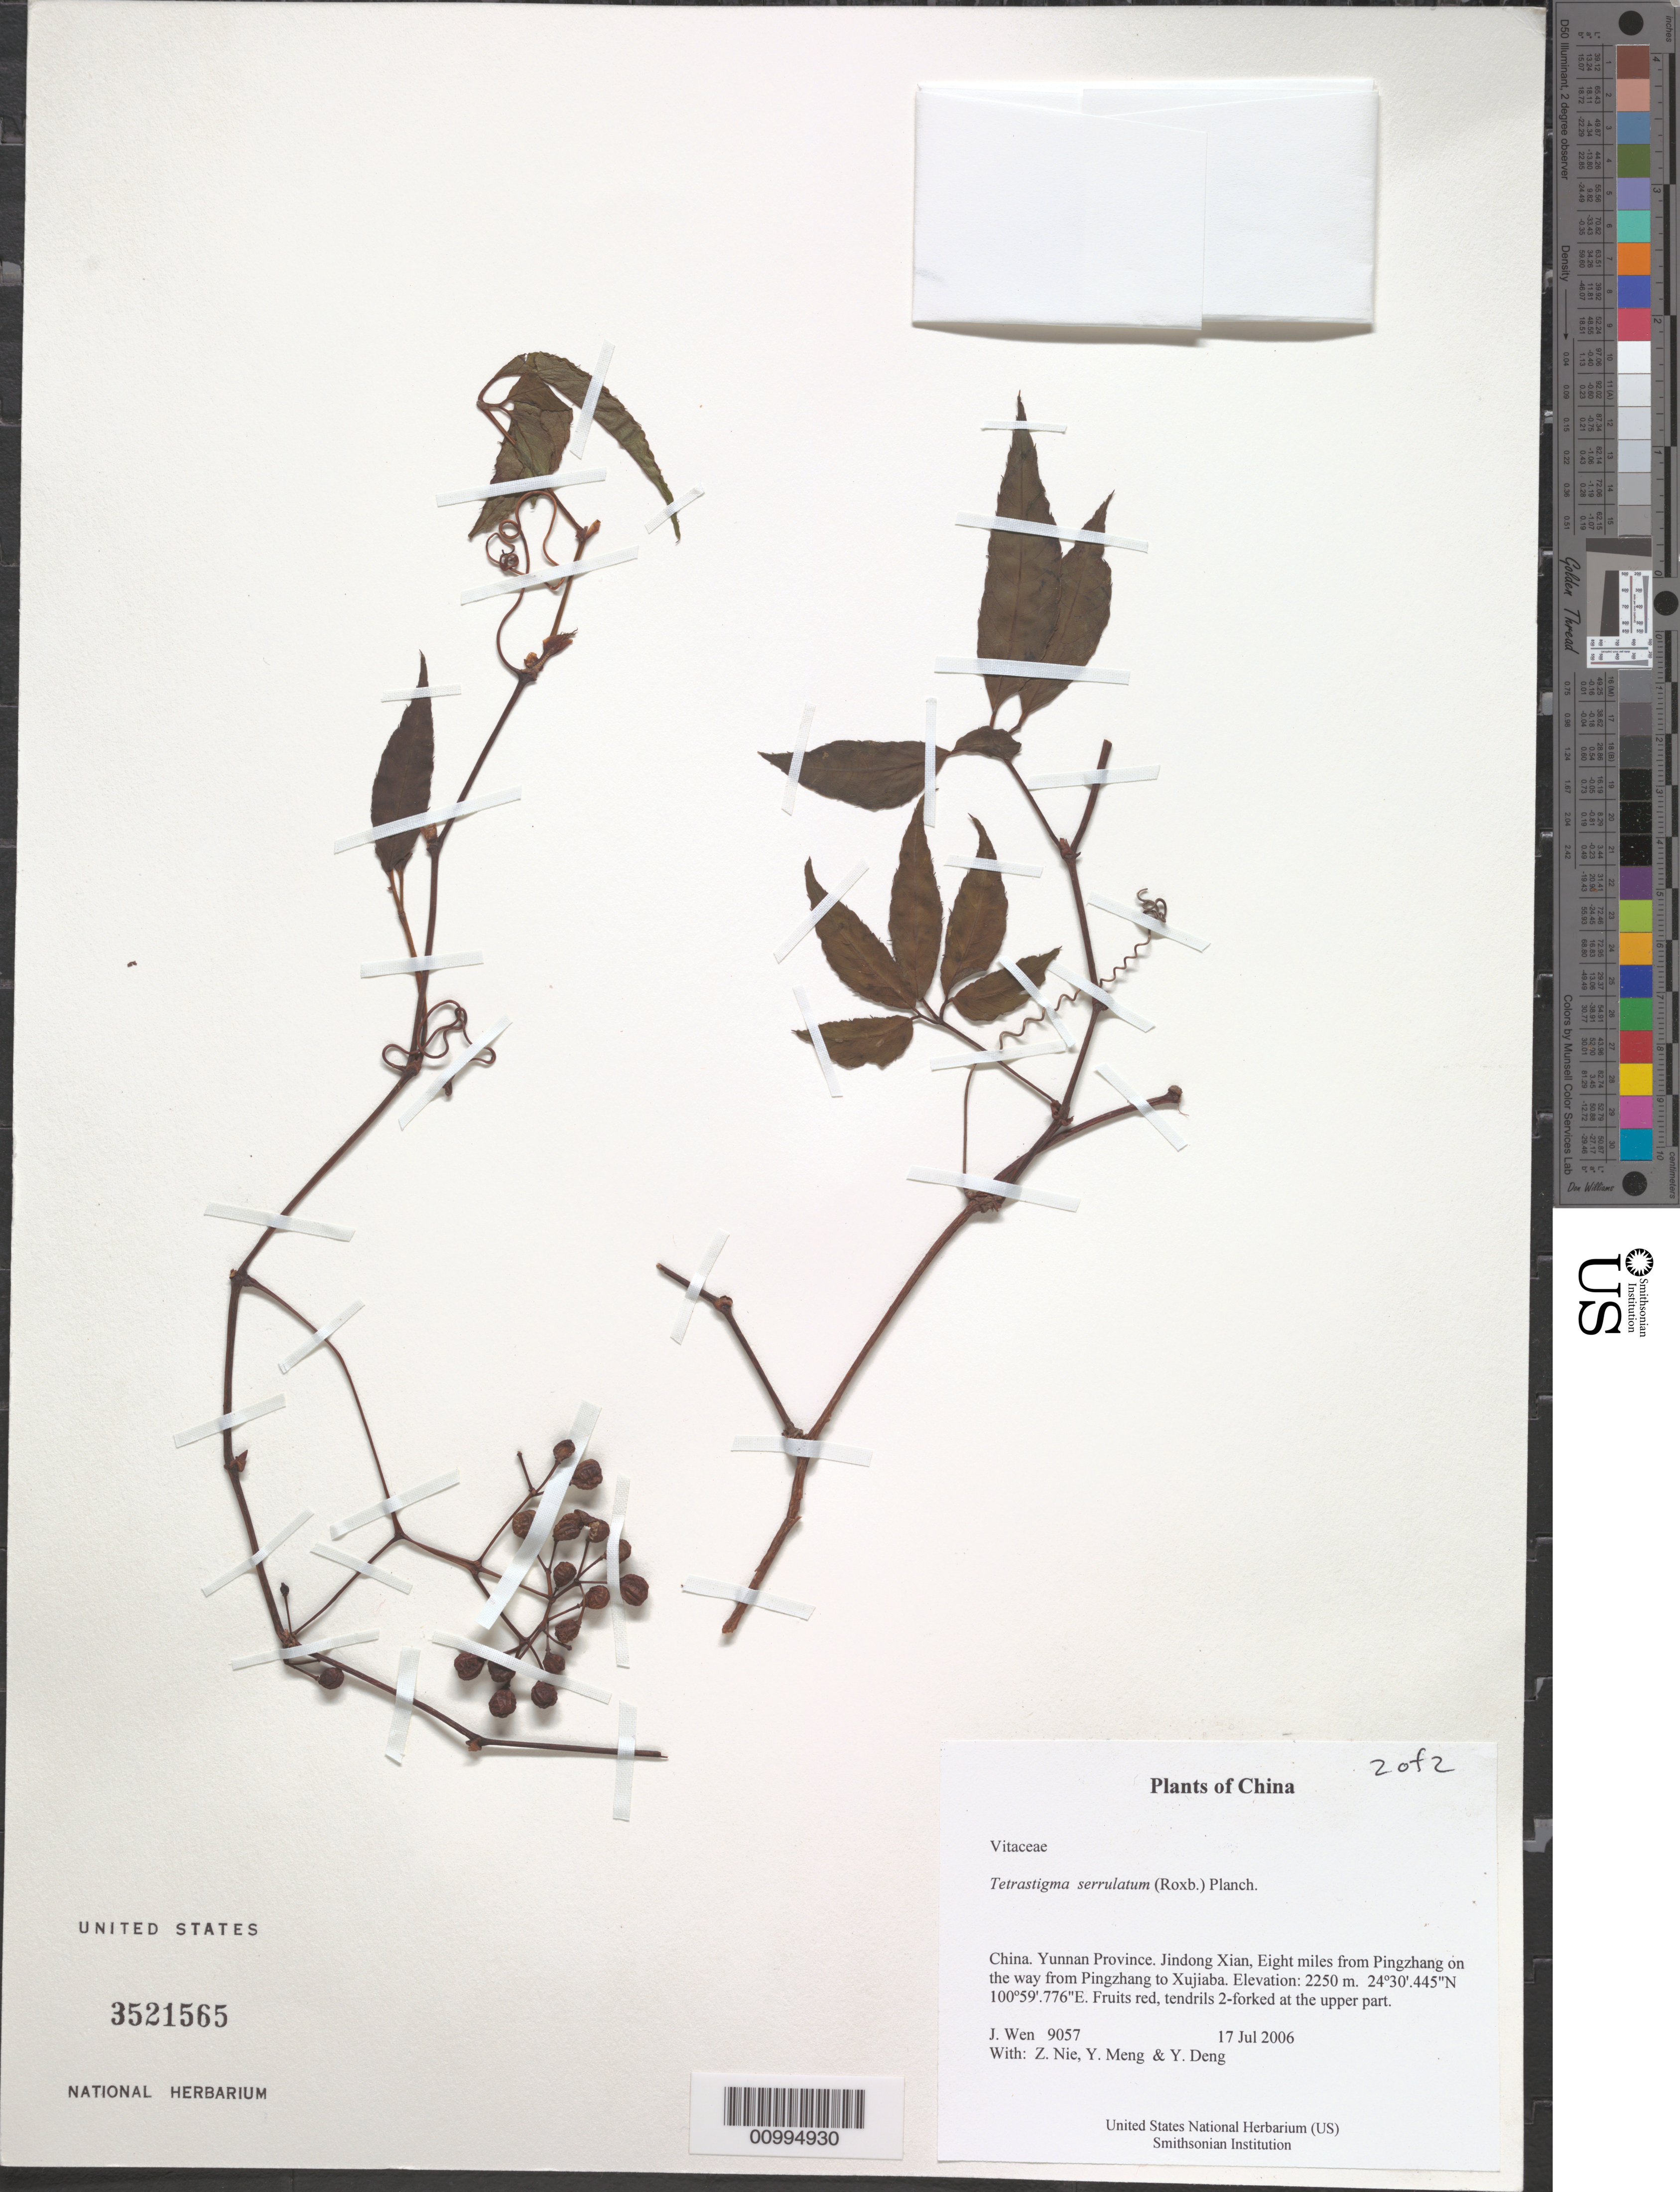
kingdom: Plantae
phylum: Tracheophyta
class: Magnoliopsida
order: Vitales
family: Vitaceae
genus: Tetrastigma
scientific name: Tetrastigma serrulatum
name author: (Roxb.) Planch.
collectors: J. Wen, Z. Nie, Y. Meng & Y. Deng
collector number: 9057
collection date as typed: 17 Jul 2006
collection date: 2006-07-17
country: China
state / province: Yunnan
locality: Jindong Xian, Eight miles from Pingzhang on the way from Pingzhang to Xujiaba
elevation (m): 2250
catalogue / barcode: US 3521565